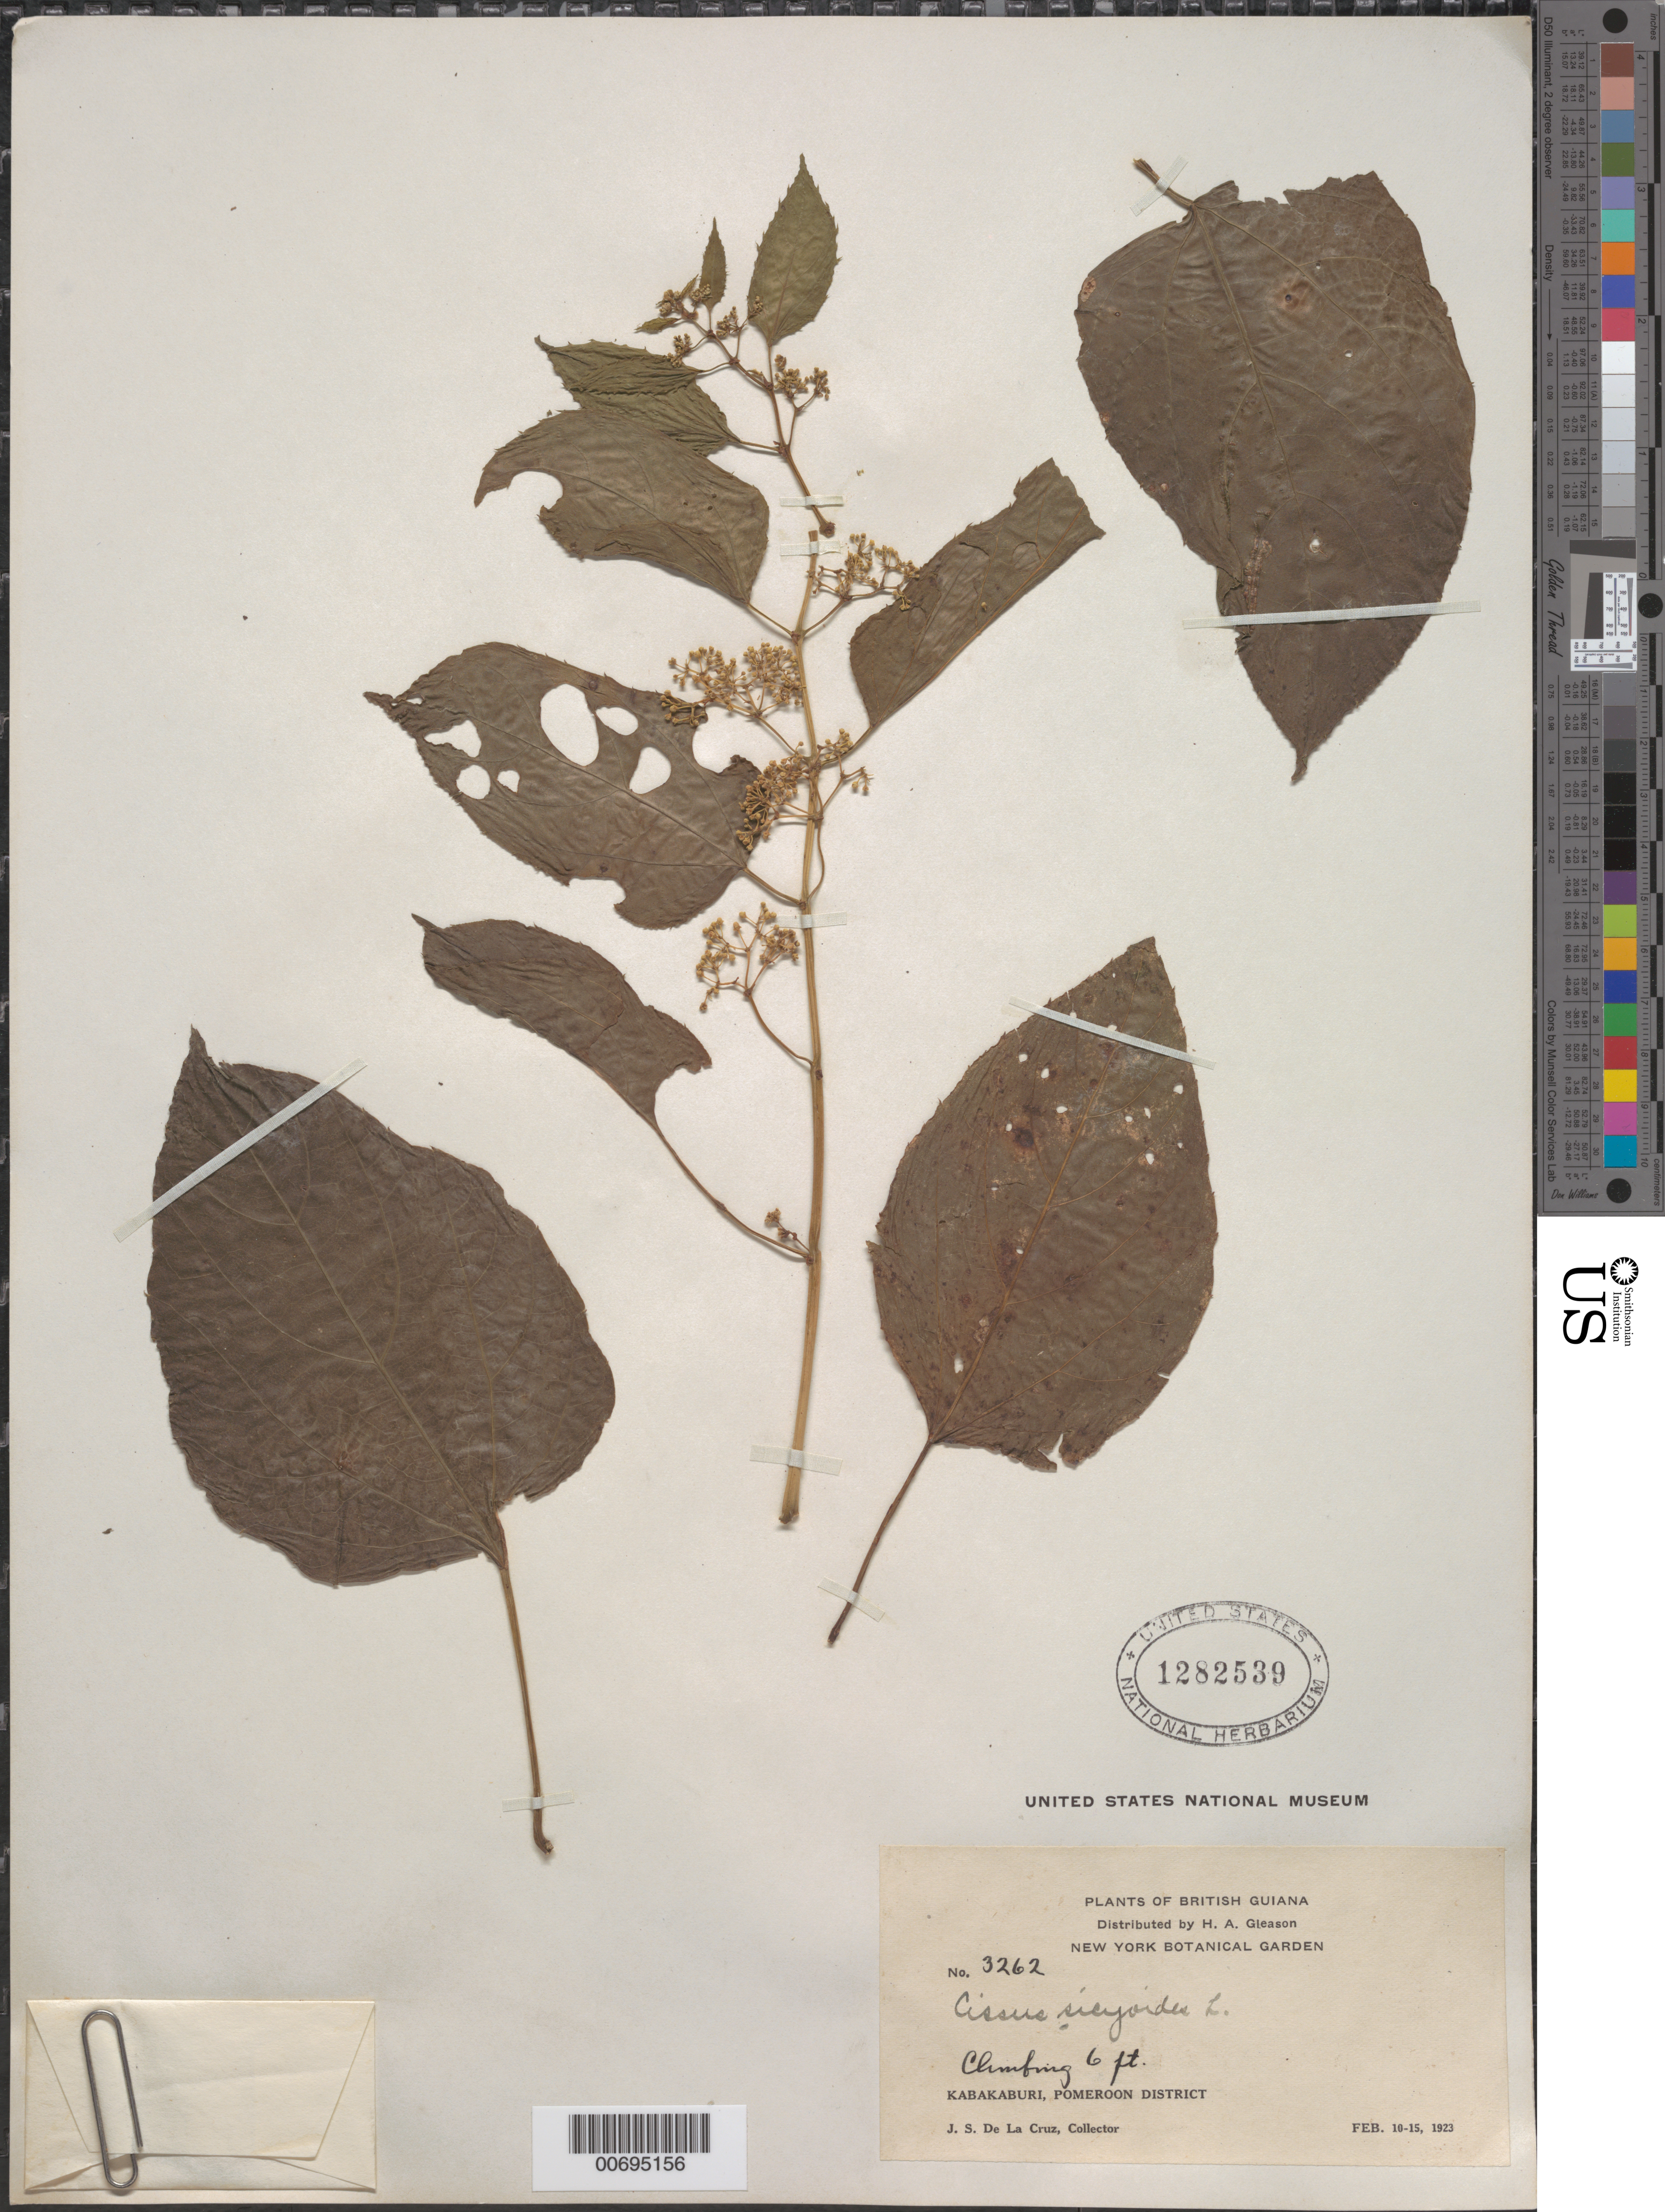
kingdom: Plantae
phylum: Tracheophyta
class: Magnoliopsida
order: Vitales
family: Vitaceae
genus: Cissus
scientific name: Cissus verticillata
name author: (L.) Nicolson & C.E. Jarvis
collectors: J. S. de la Cruz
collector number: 3262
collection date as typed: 10-Feb-23 to 15-Feb-23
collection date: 1923-02-10/1923-02-15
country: Guyana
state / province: Pomeroon-Supenaam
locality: Kabakaburi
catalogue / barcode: US 1282539